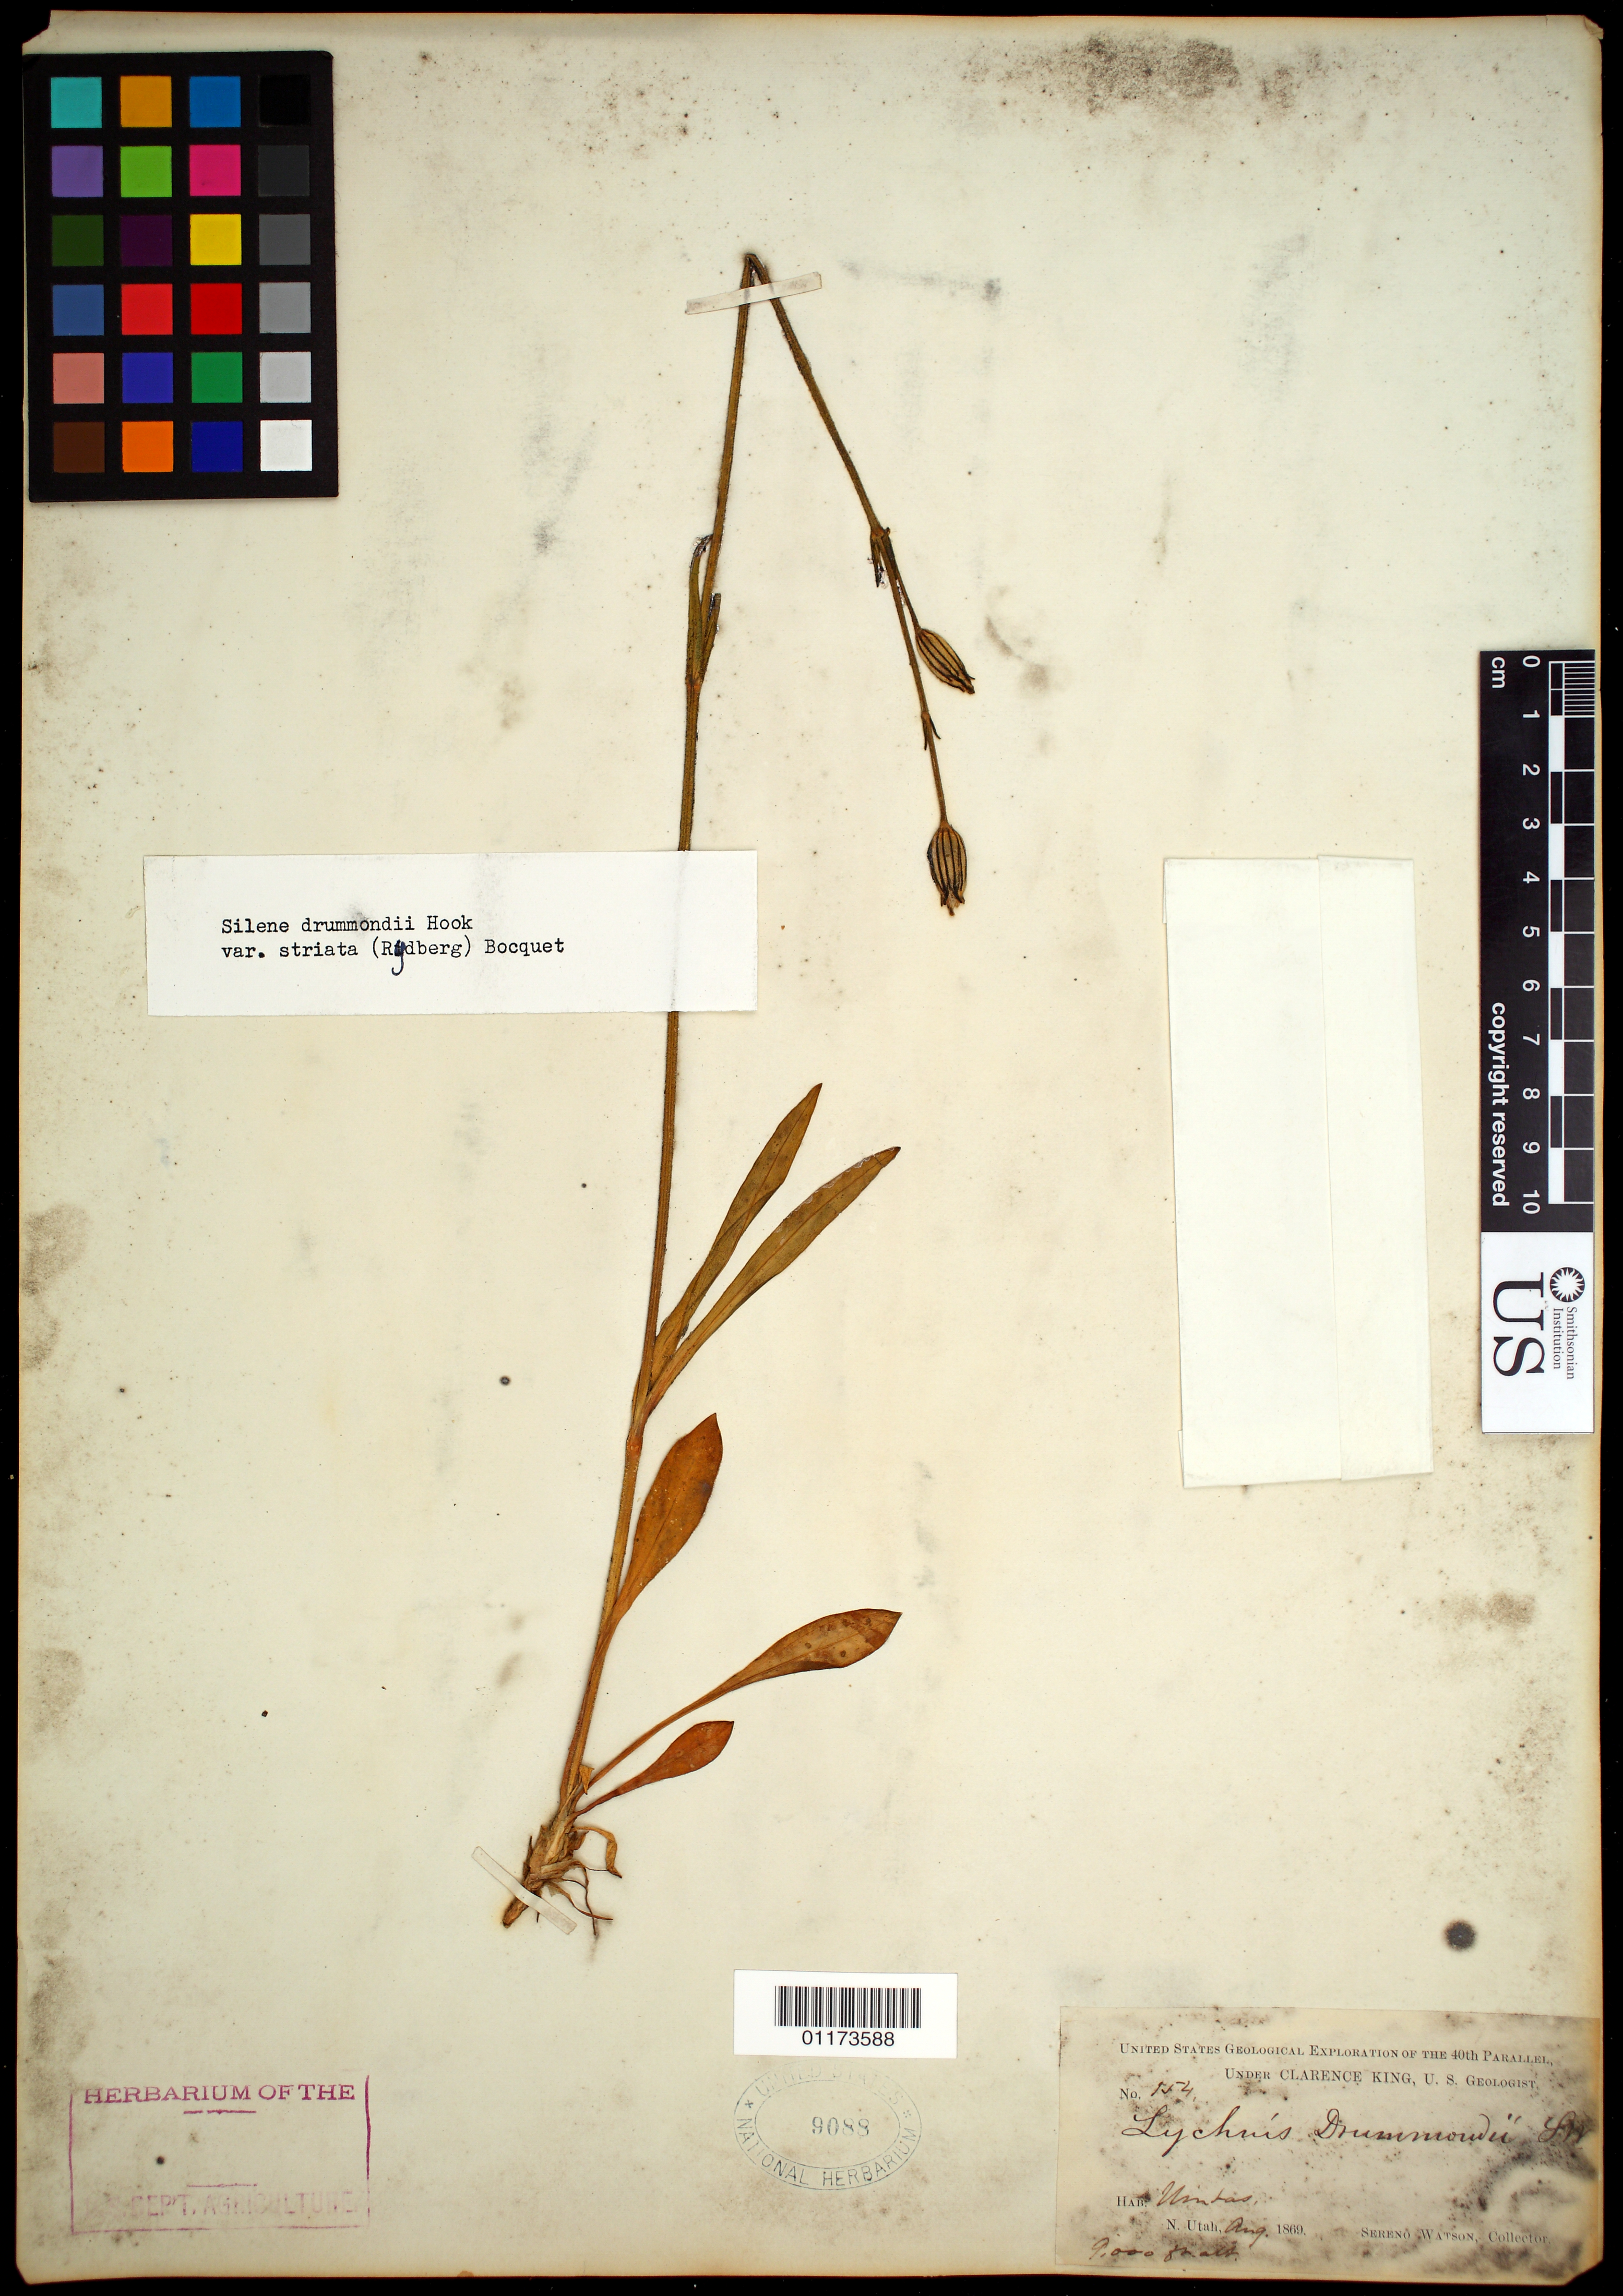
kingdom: Plantae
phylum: Tracheophyta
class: Magnoliopsida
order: Caryophyllales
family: Caryophyllaceae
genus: Silene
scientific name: Silene drummondii var. striata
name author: (Rydb.) Bocquet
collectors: S. Watson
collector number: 154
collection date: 1869-08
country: United States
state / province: Utah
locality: Uintas, N. Utah.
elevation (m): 2743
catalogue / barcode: US 9088